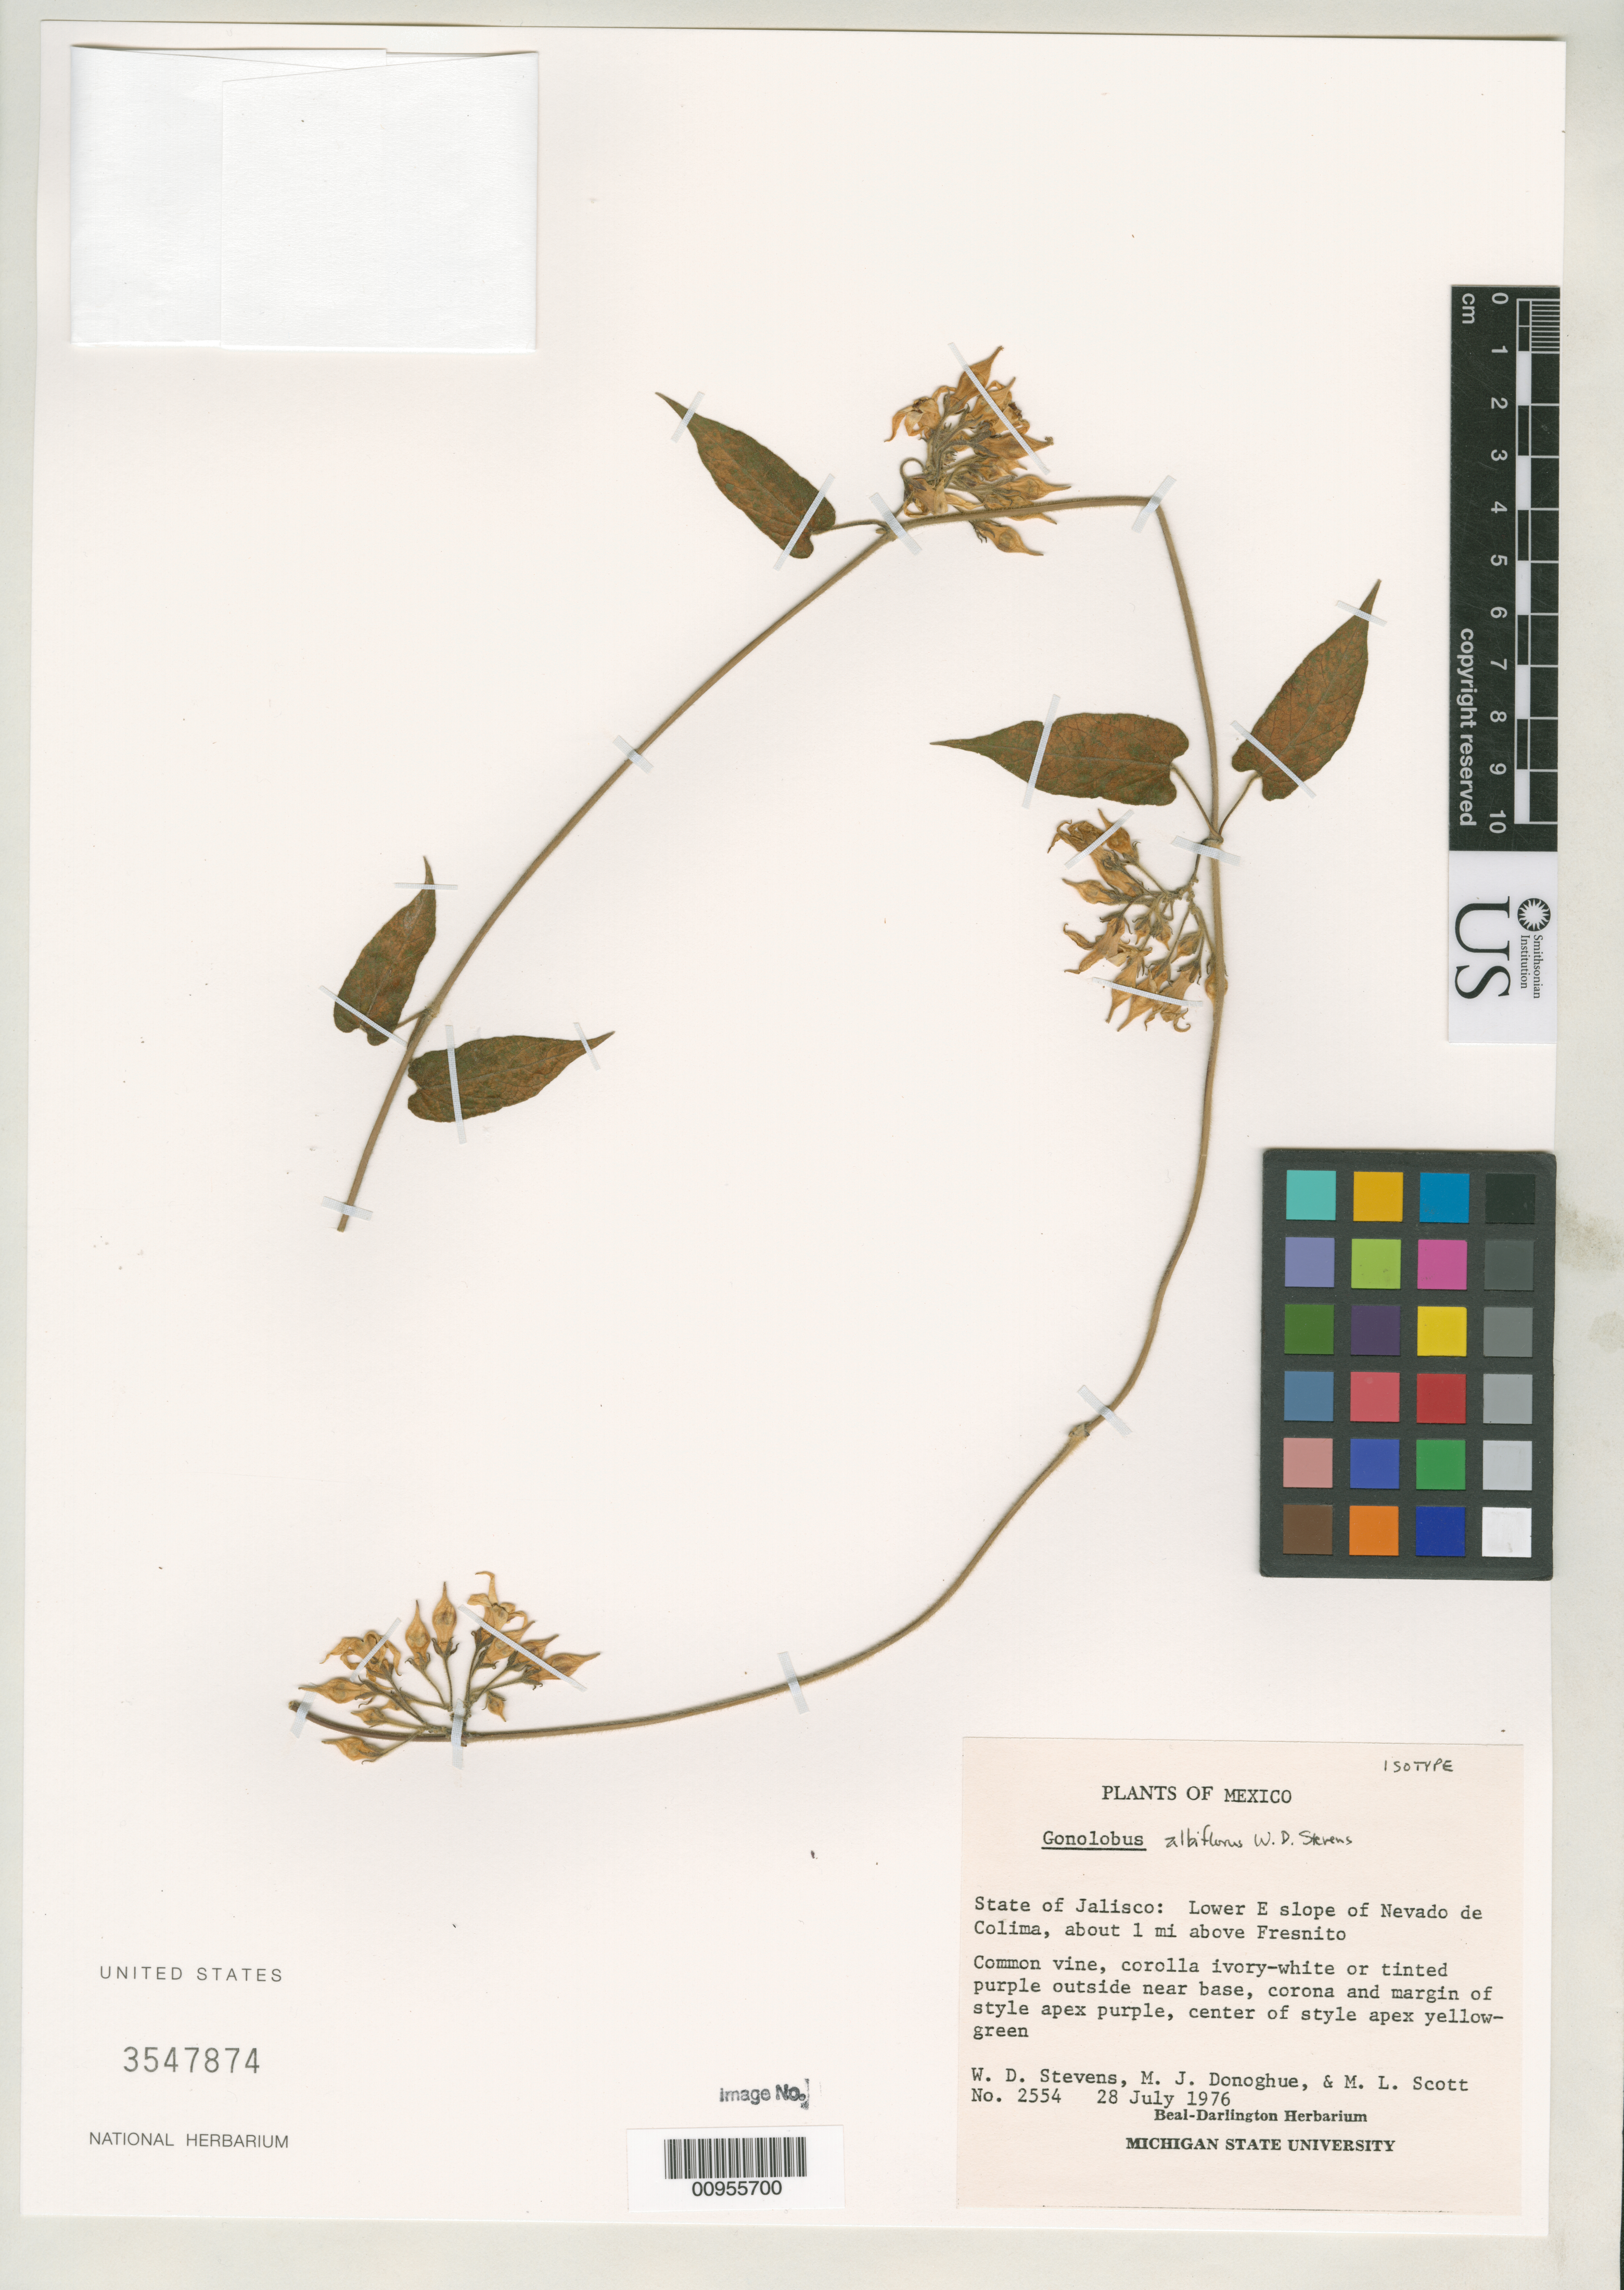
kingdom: Plantae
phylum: Tracheophyta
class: Magnoliopsida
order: Gentianales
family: Apocynaceae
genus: Gonolobus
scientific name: Gonolobus albiflorus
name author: W.D. Stevens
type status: Isotype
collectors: W. D. Stevens, M. Donoghue & M. L. Scott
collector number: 2554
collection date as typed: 28 Jul 1976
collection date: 1976-07-28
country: Mexico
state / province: Jalisco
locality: State of Jalisco: lower E slope of Nevado de Colima, about 1 mi above Fresnito.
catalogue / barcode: US 3547874